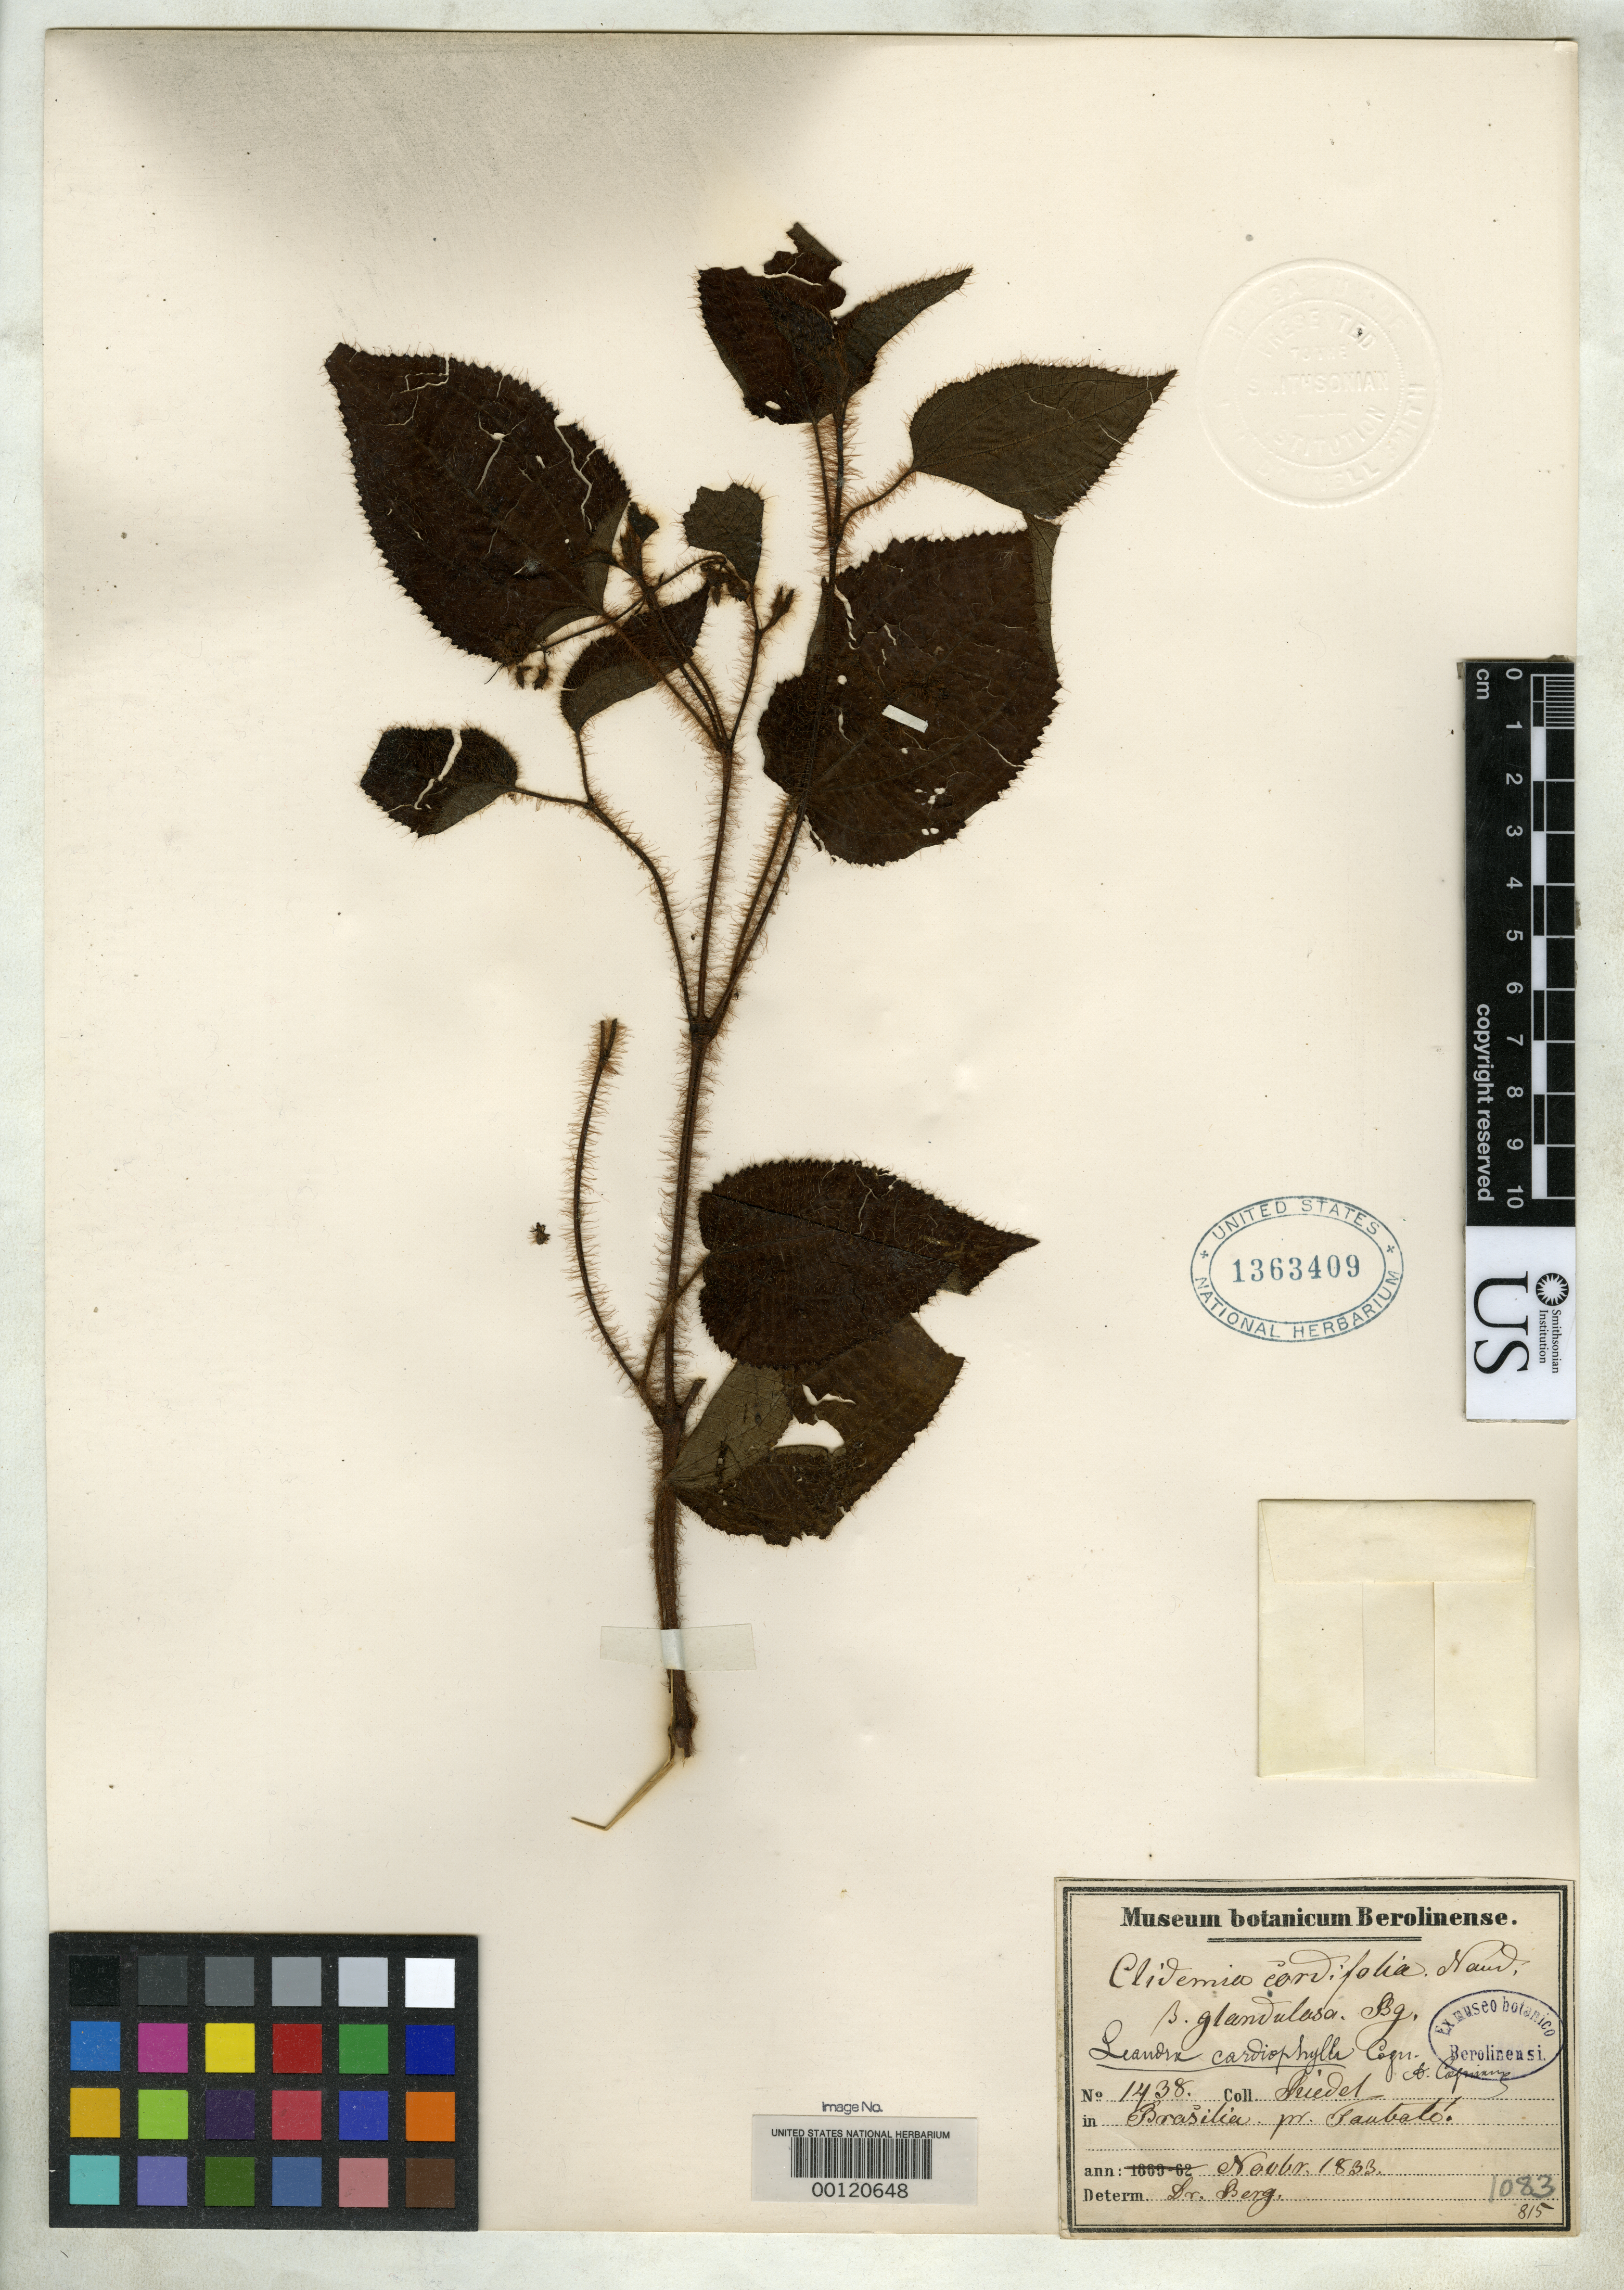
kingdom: Plantae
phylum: Tracheophyta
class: Magnoliopsida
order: Myrtales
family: Melastomataceae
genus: Leandra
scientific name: Leandra cardiophylla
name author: Cogn. in Mart.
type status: Syntype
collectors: L. Riedel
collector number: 1438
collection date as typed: Nov 1833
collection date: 1833-11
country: Brazil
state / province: São Paulo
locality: Taubate.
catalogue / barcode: US 1363409